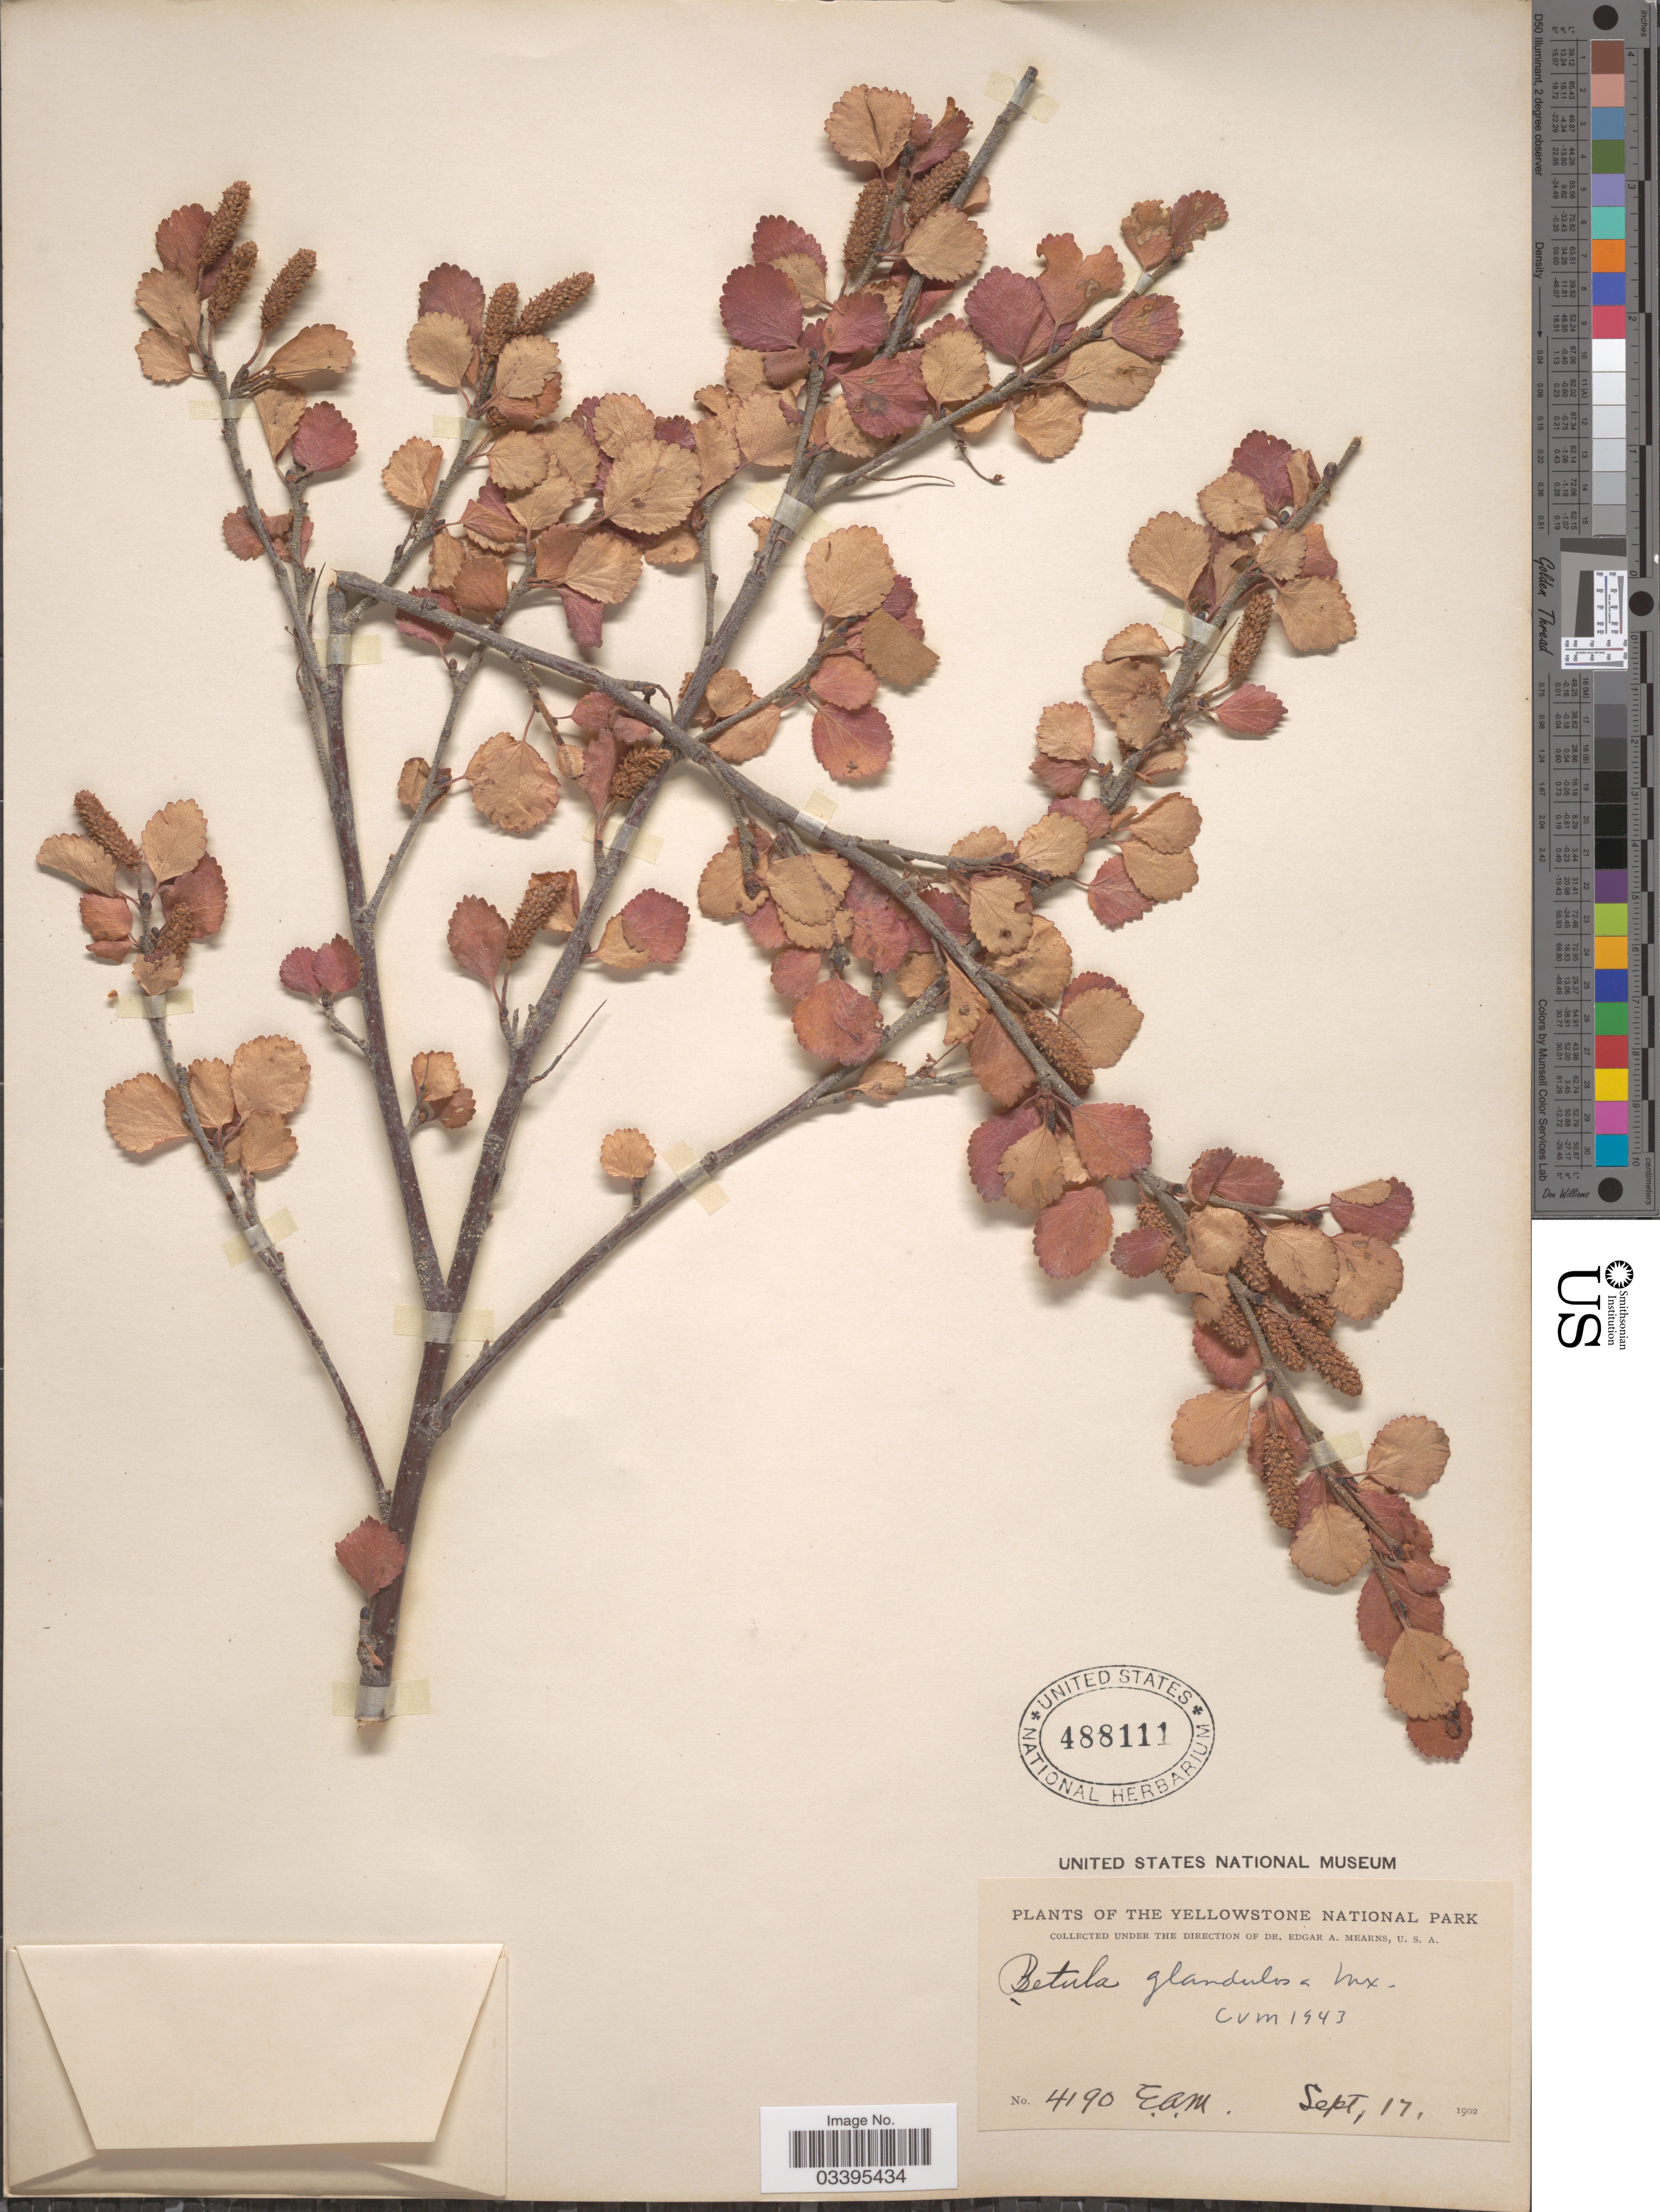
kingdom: Plantae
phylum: Tracheophyta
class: Magnoliopsida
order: Fagales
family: Betulaceae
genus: Betula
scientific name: Betula glandulosa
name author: Michx.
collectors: E. A. Mearns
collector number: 4190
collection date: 1902-09-17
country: United States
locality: The Yellowstone National Park.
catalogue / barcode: US 488111